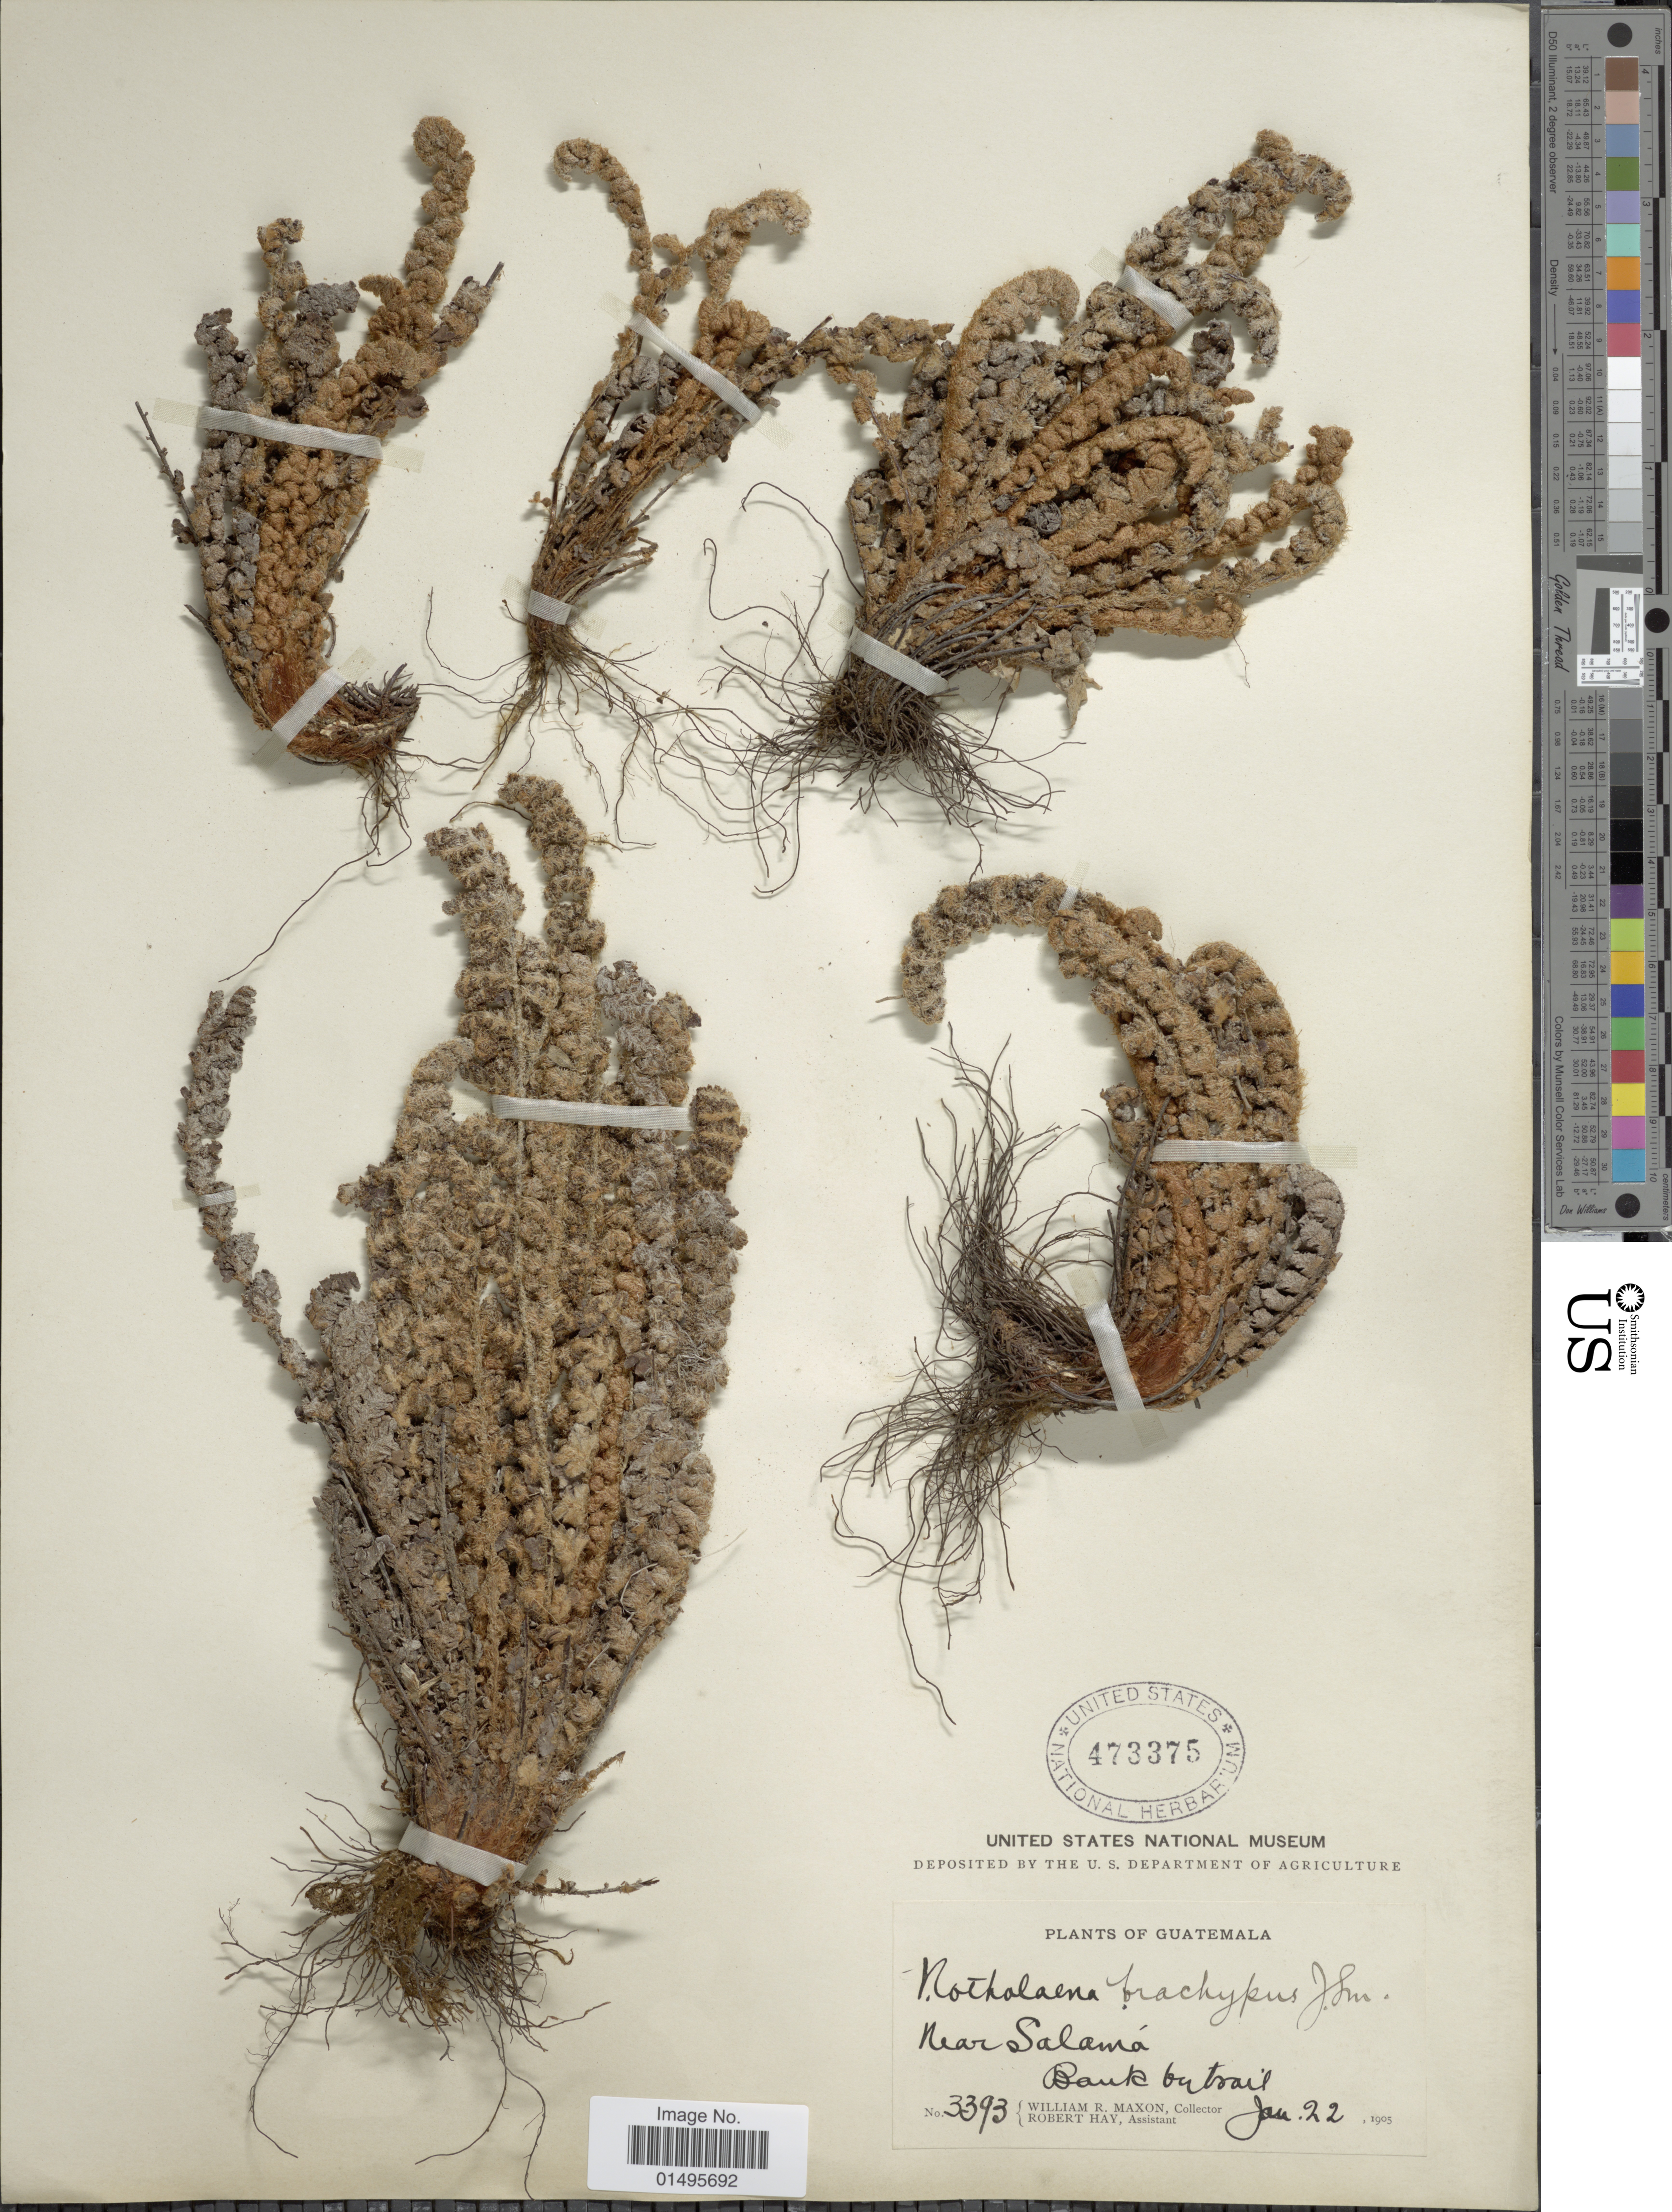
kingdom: Plantae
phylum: Tracheophyta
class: Polypodiopsida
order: Polypodiales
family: Pteridaceae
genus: Notholaena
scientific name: Notholaena brachypus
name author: (Kunze) J. Sm.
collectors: W. R. Maxon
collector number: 3393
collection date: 1905-01-22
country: Guatemala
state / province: Baja Verapaz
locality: Near Salamá, bank on trail.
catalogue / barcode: US 473375